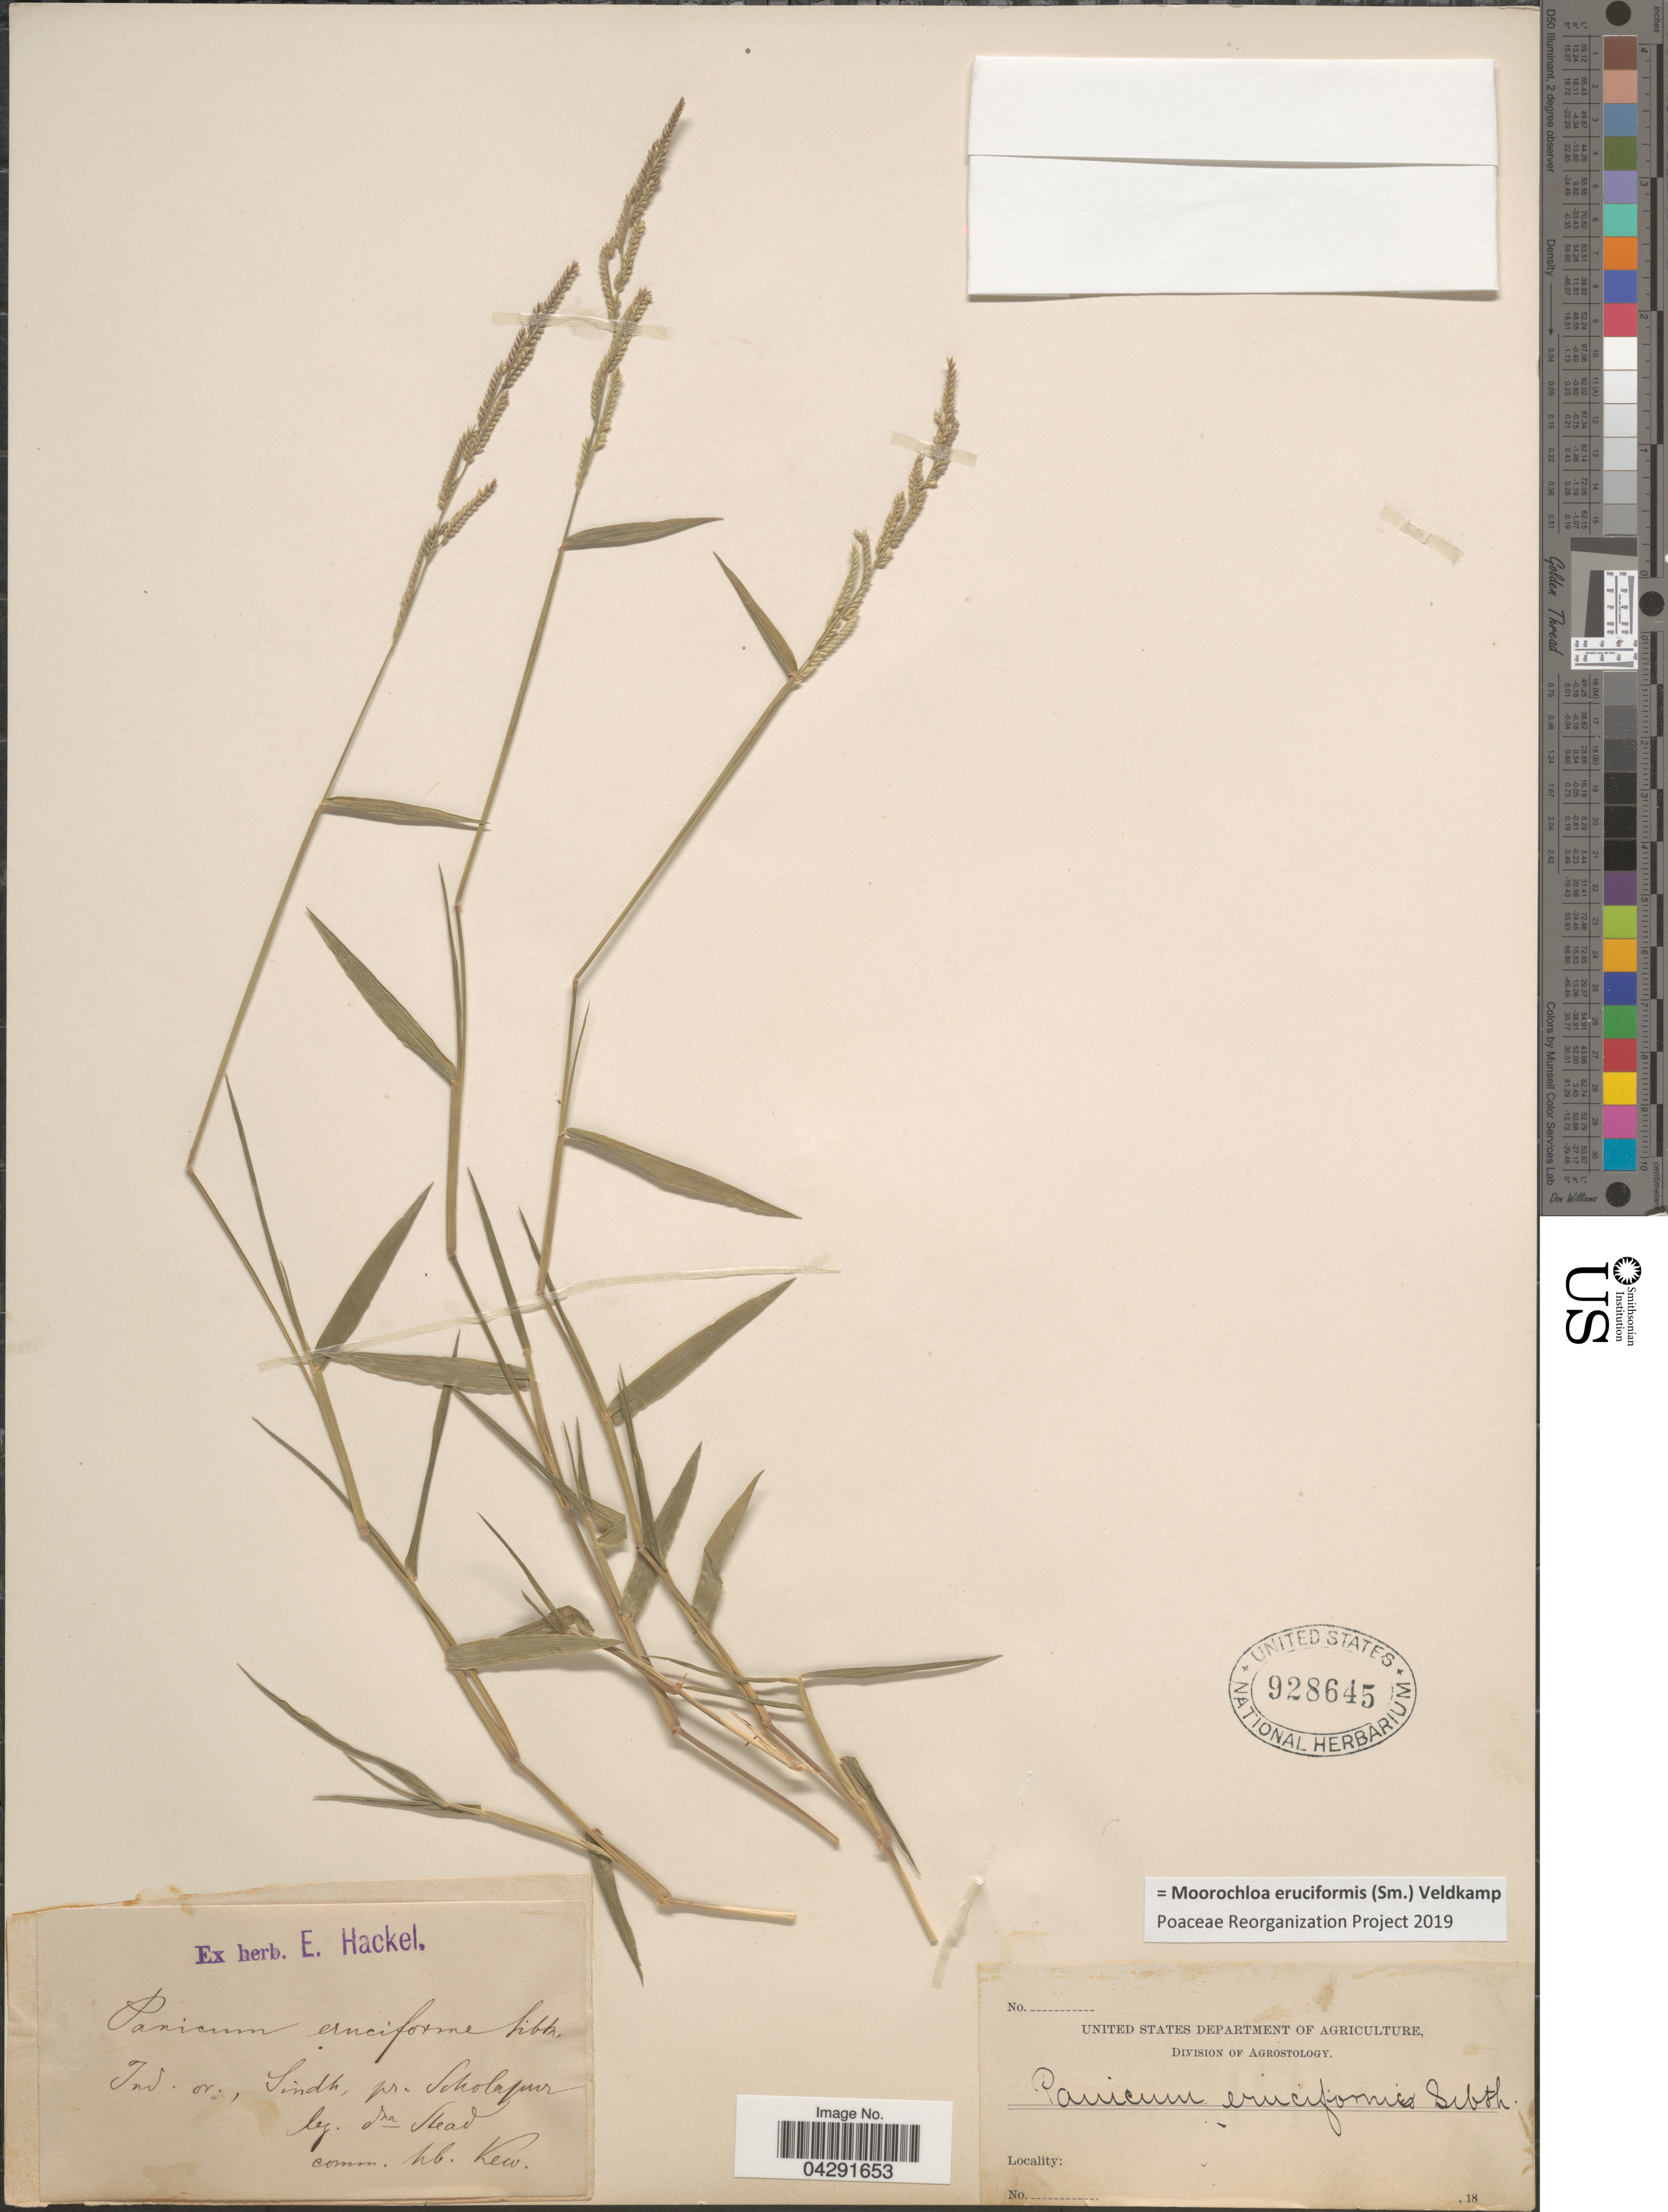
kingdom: Plantae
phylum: Tracheophyta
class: Liliopsida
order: Poales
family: Poaceae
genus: Moorochloa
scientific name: Moorochloa eruciformis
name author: (Sm.) Veldkamp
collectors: Stead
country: India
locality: Ind. or., Sindh, pr. Scholapur.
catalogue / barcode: US 928645